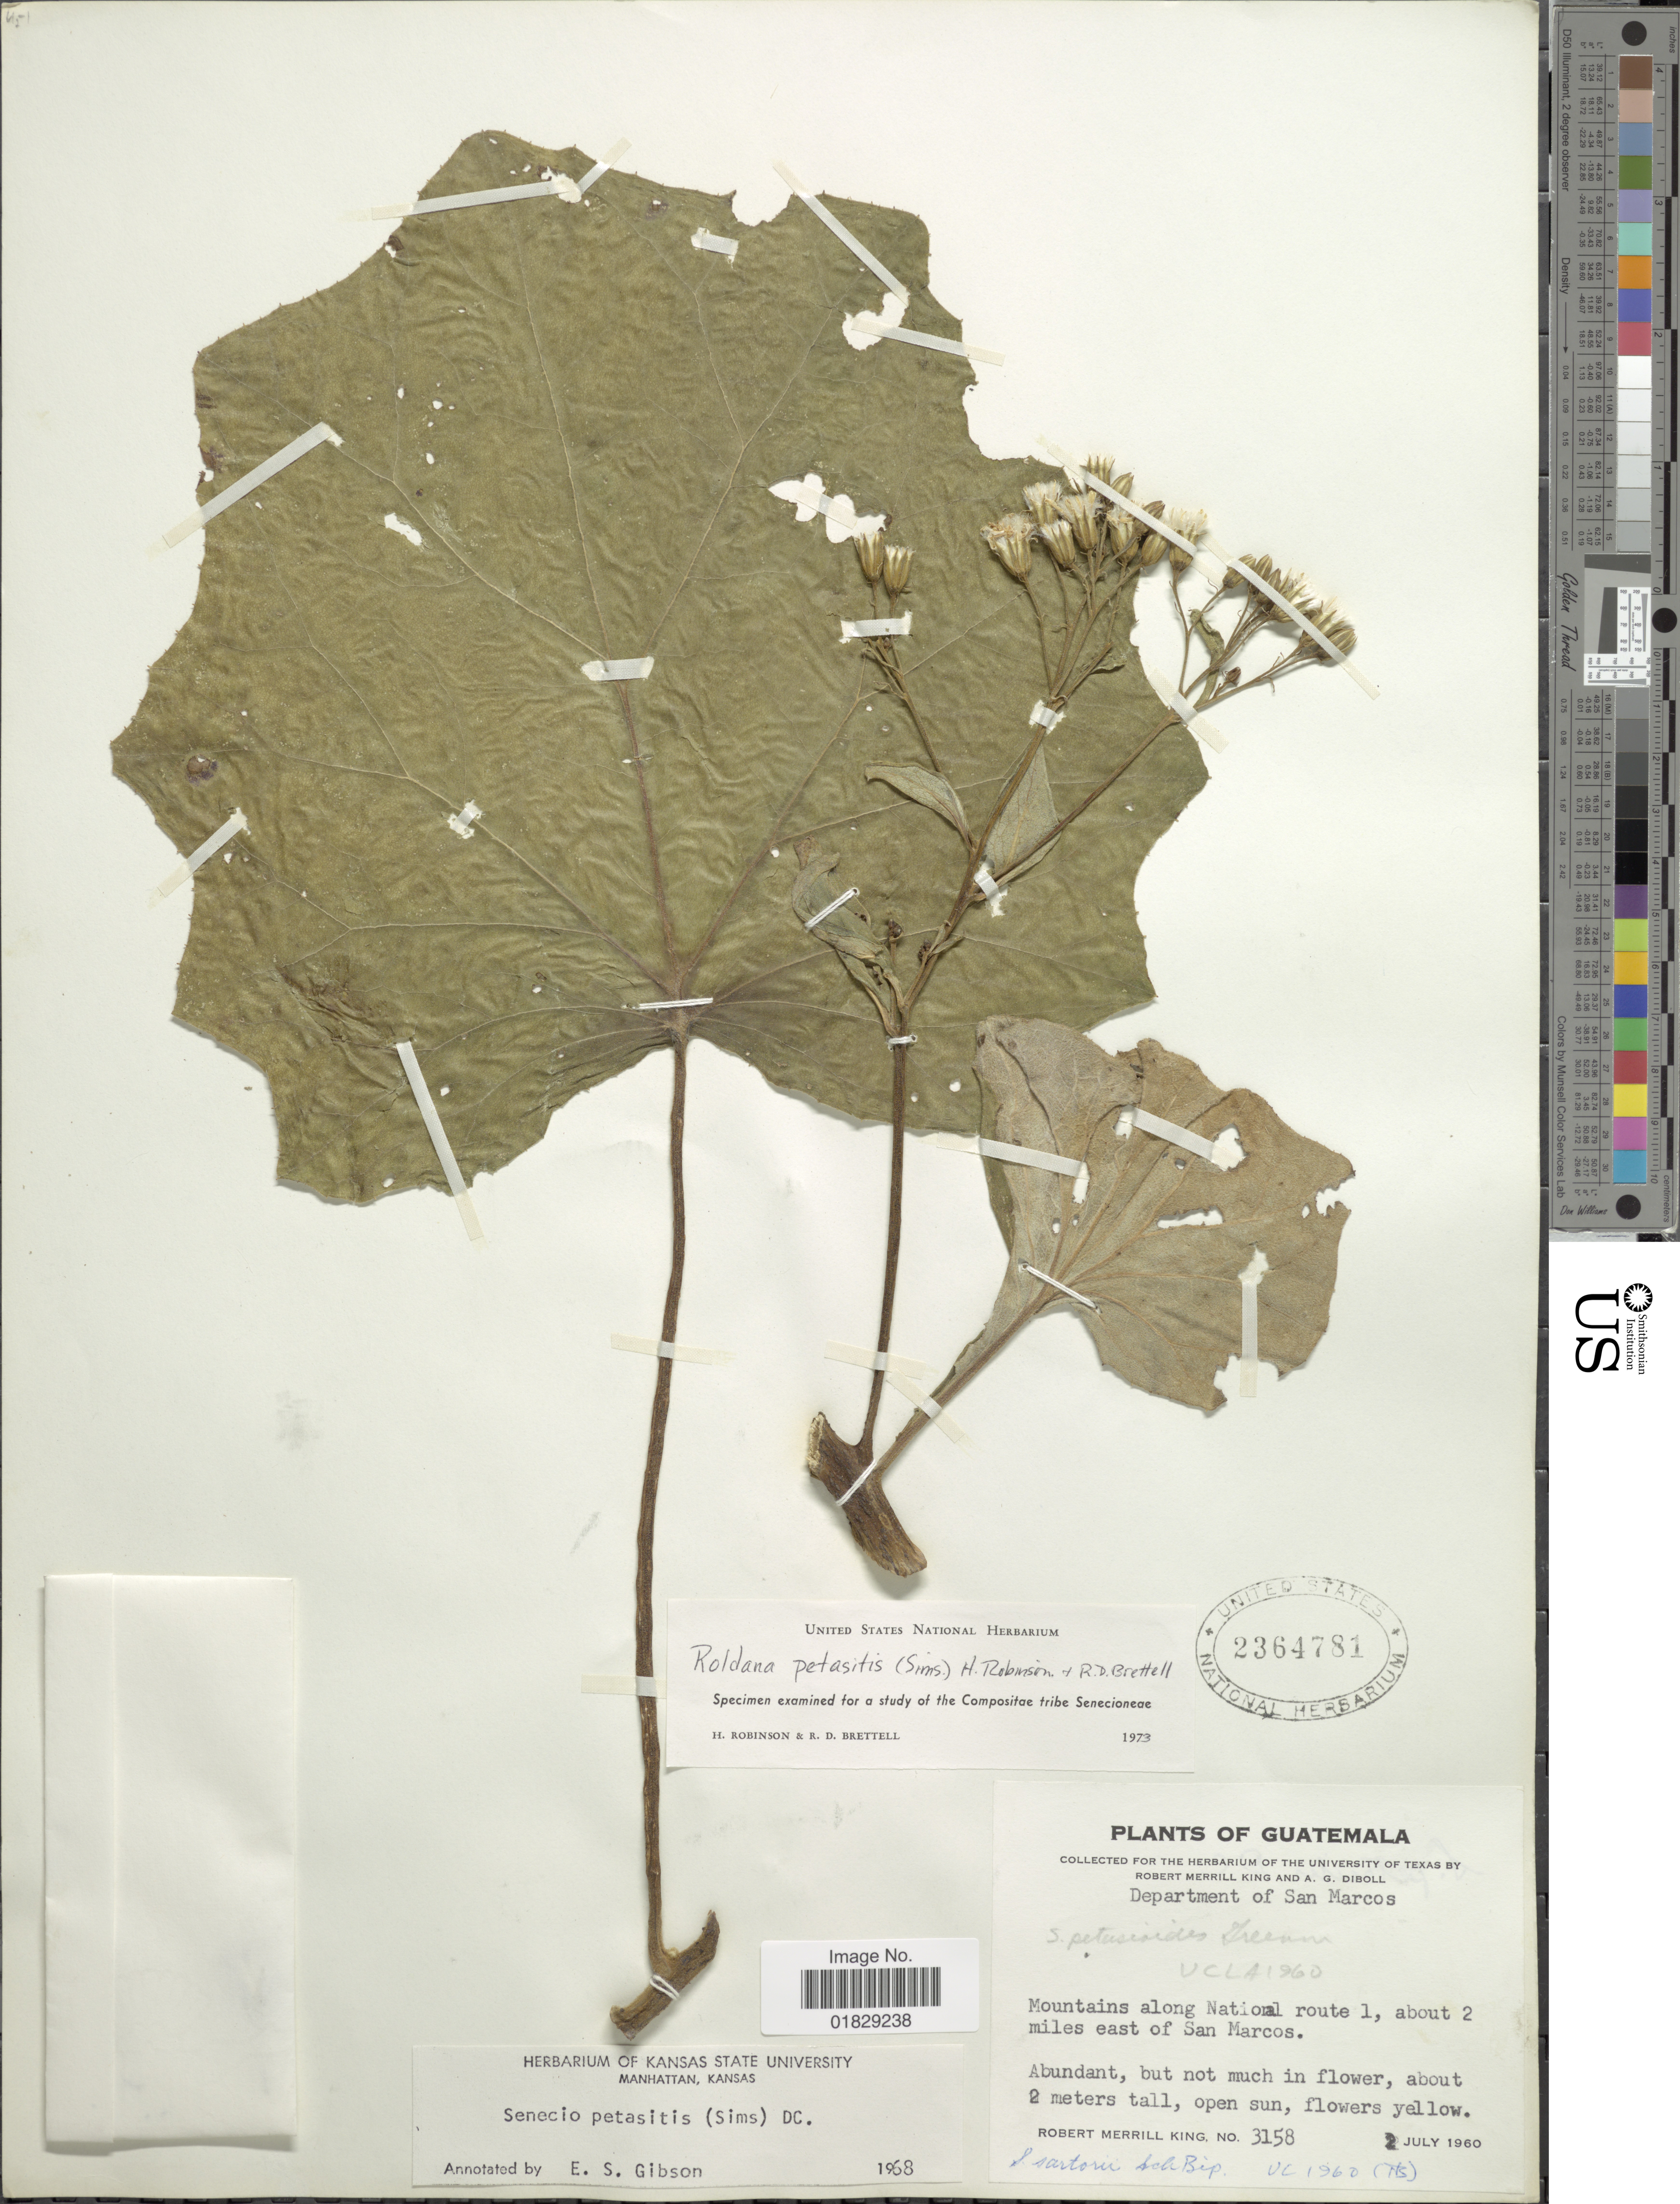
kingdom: Plantae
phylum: Tracheophyta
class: Magnoliopsida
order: Asterales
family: Asteraceae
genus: Roldana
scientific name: Roldana petasitis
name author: (Sims) H. Rob. & Brettell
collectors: R. M. King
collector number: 3158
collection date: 1960-07-02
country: Guatemala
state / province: San Marcos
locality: Department of San Marcos. Mountains along National route 1, about 2 miles east of San Marcos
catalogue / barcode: US 2364781